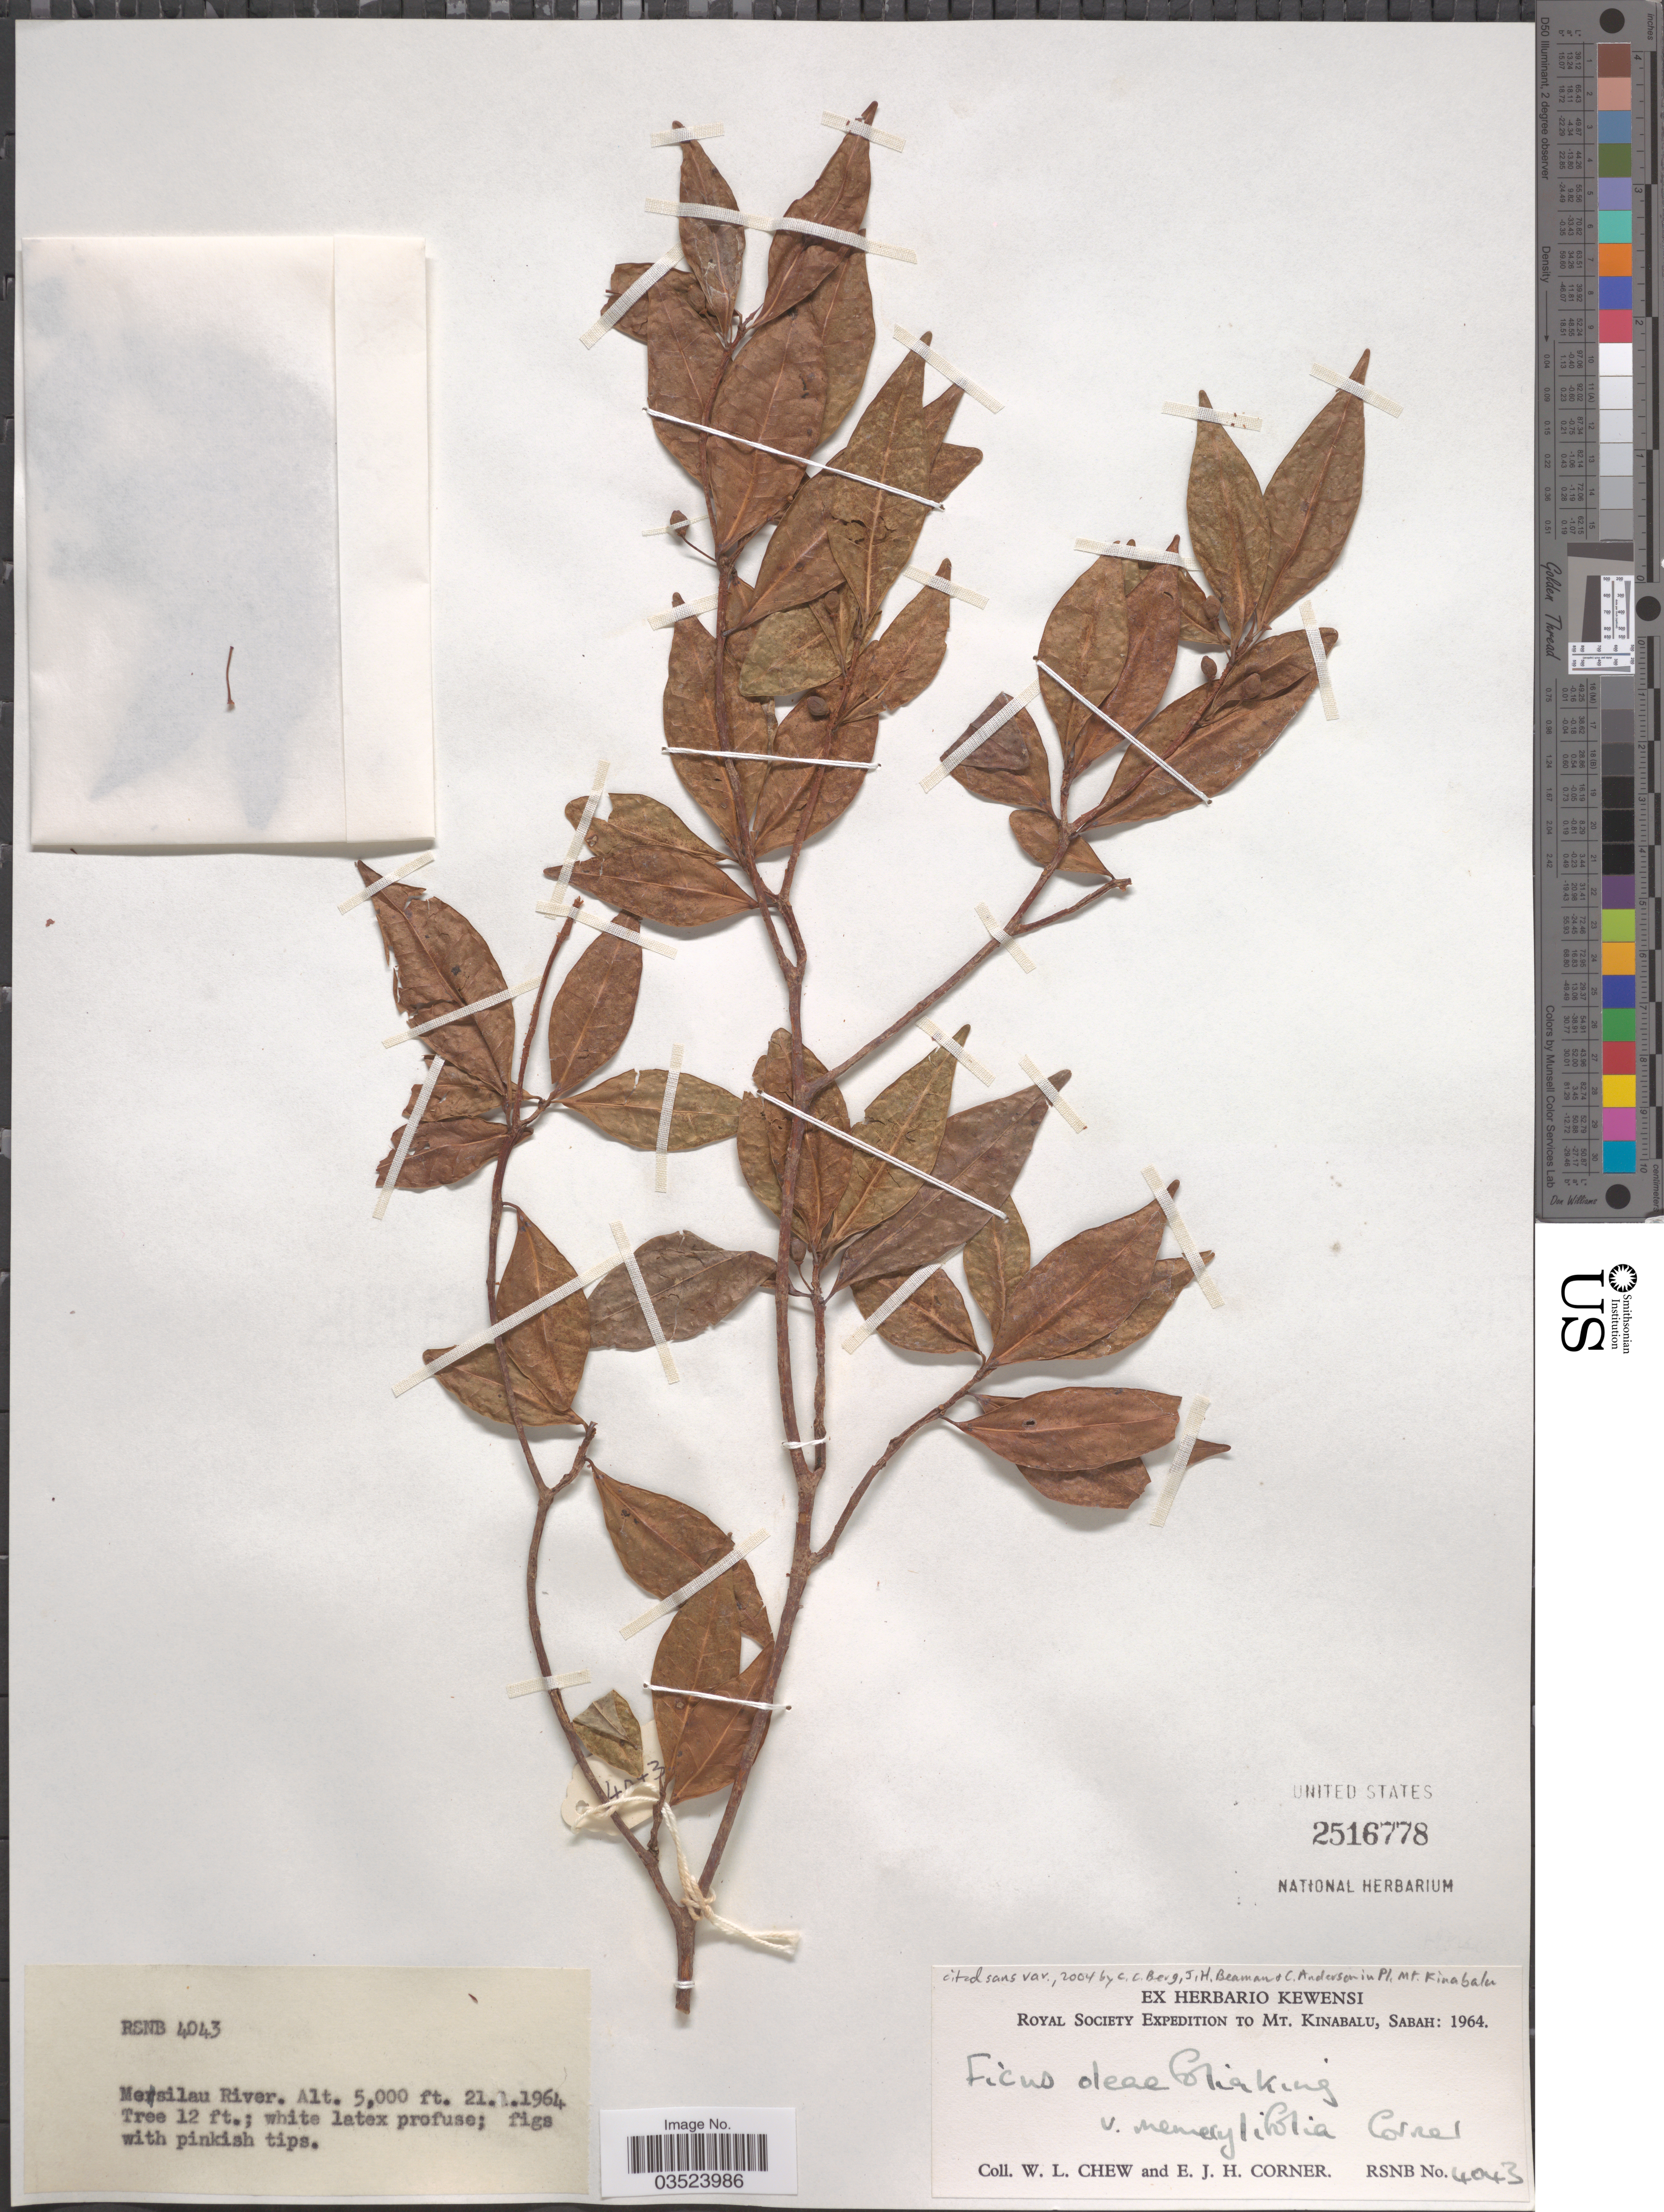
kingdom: Plantae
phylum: Tracheophyta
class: Magnoliopsida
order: Rosales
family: Moraceae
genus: Ficus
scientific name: Ficus oleifolia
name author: King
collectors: W. Chew & E. Corner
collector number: RSNB4043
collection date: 1964-04-21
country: Malaysia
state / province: Sabah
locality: Mesilau River. Mt. Kinabalu.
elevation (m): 1524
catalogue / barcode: US 2516778